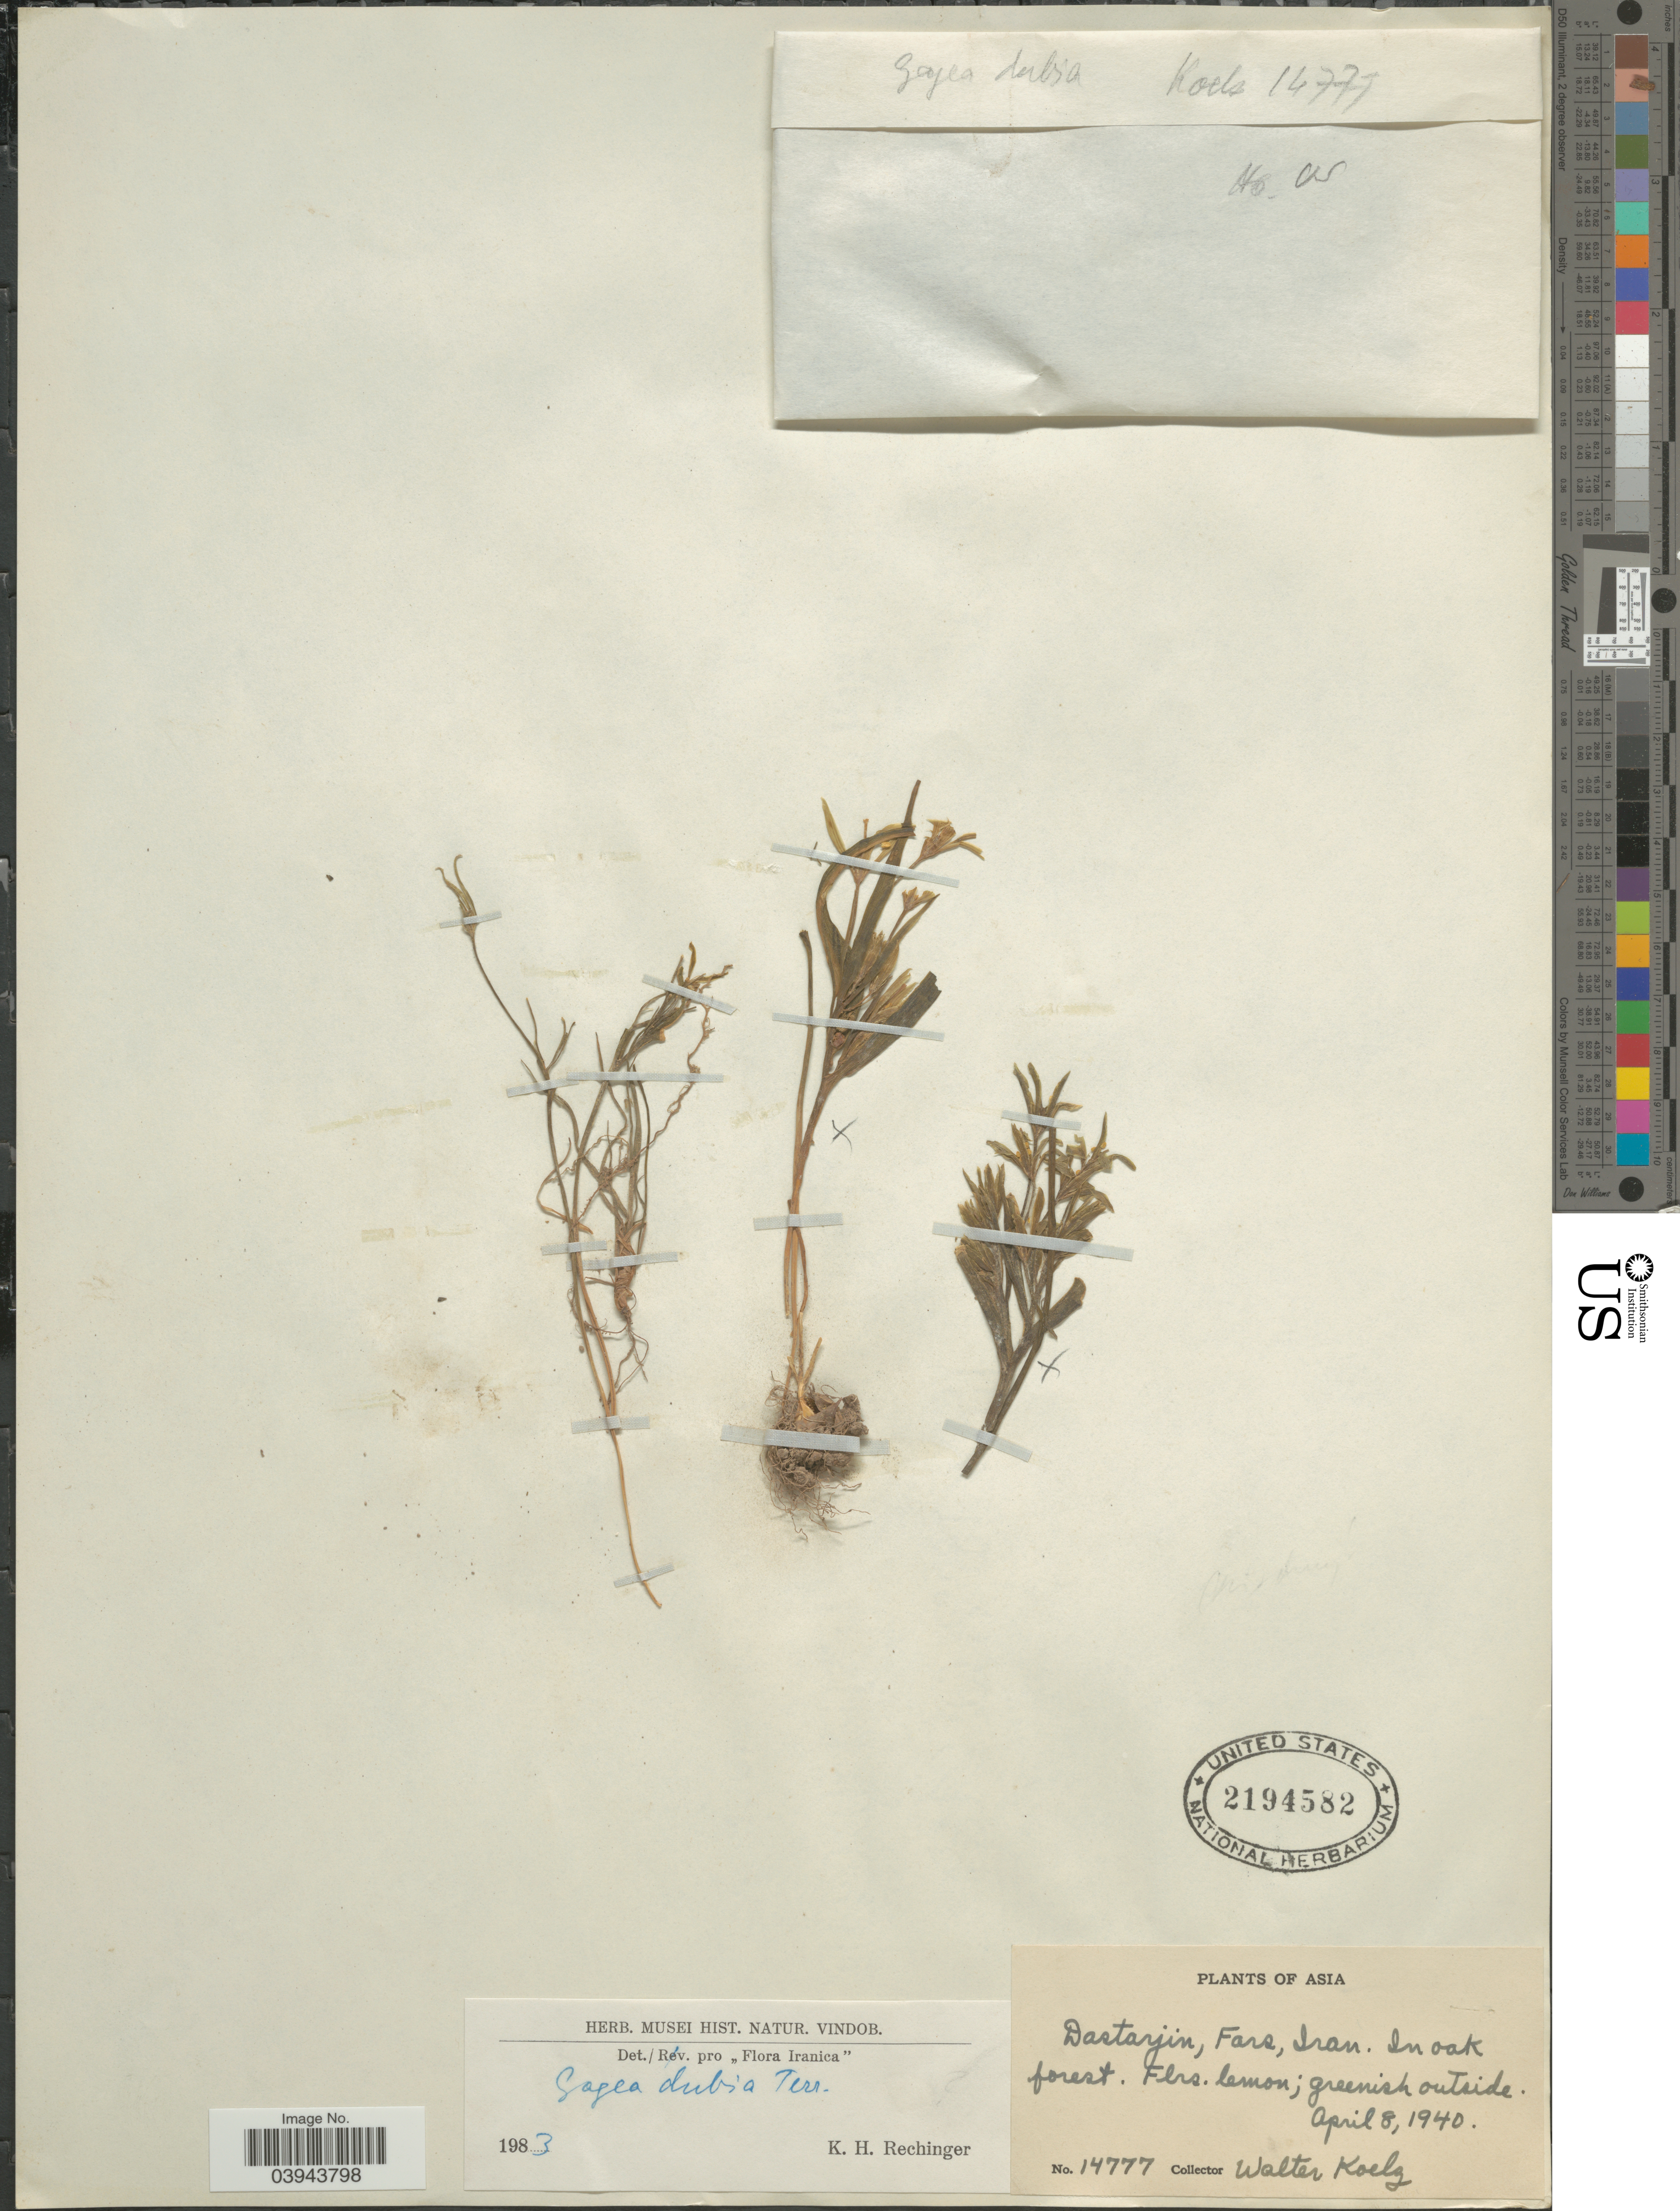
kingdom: Plantae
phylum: Tracheophyta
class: Liliopsida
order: Liliales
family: Liliaceae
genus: Gagea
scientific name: Gagea dubia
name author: A. Terracc.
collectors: W. N. Koelz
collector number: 14777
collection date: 1940-04-08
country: Iran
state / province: Fars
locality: Dastarjin.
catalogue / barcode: US 2194582